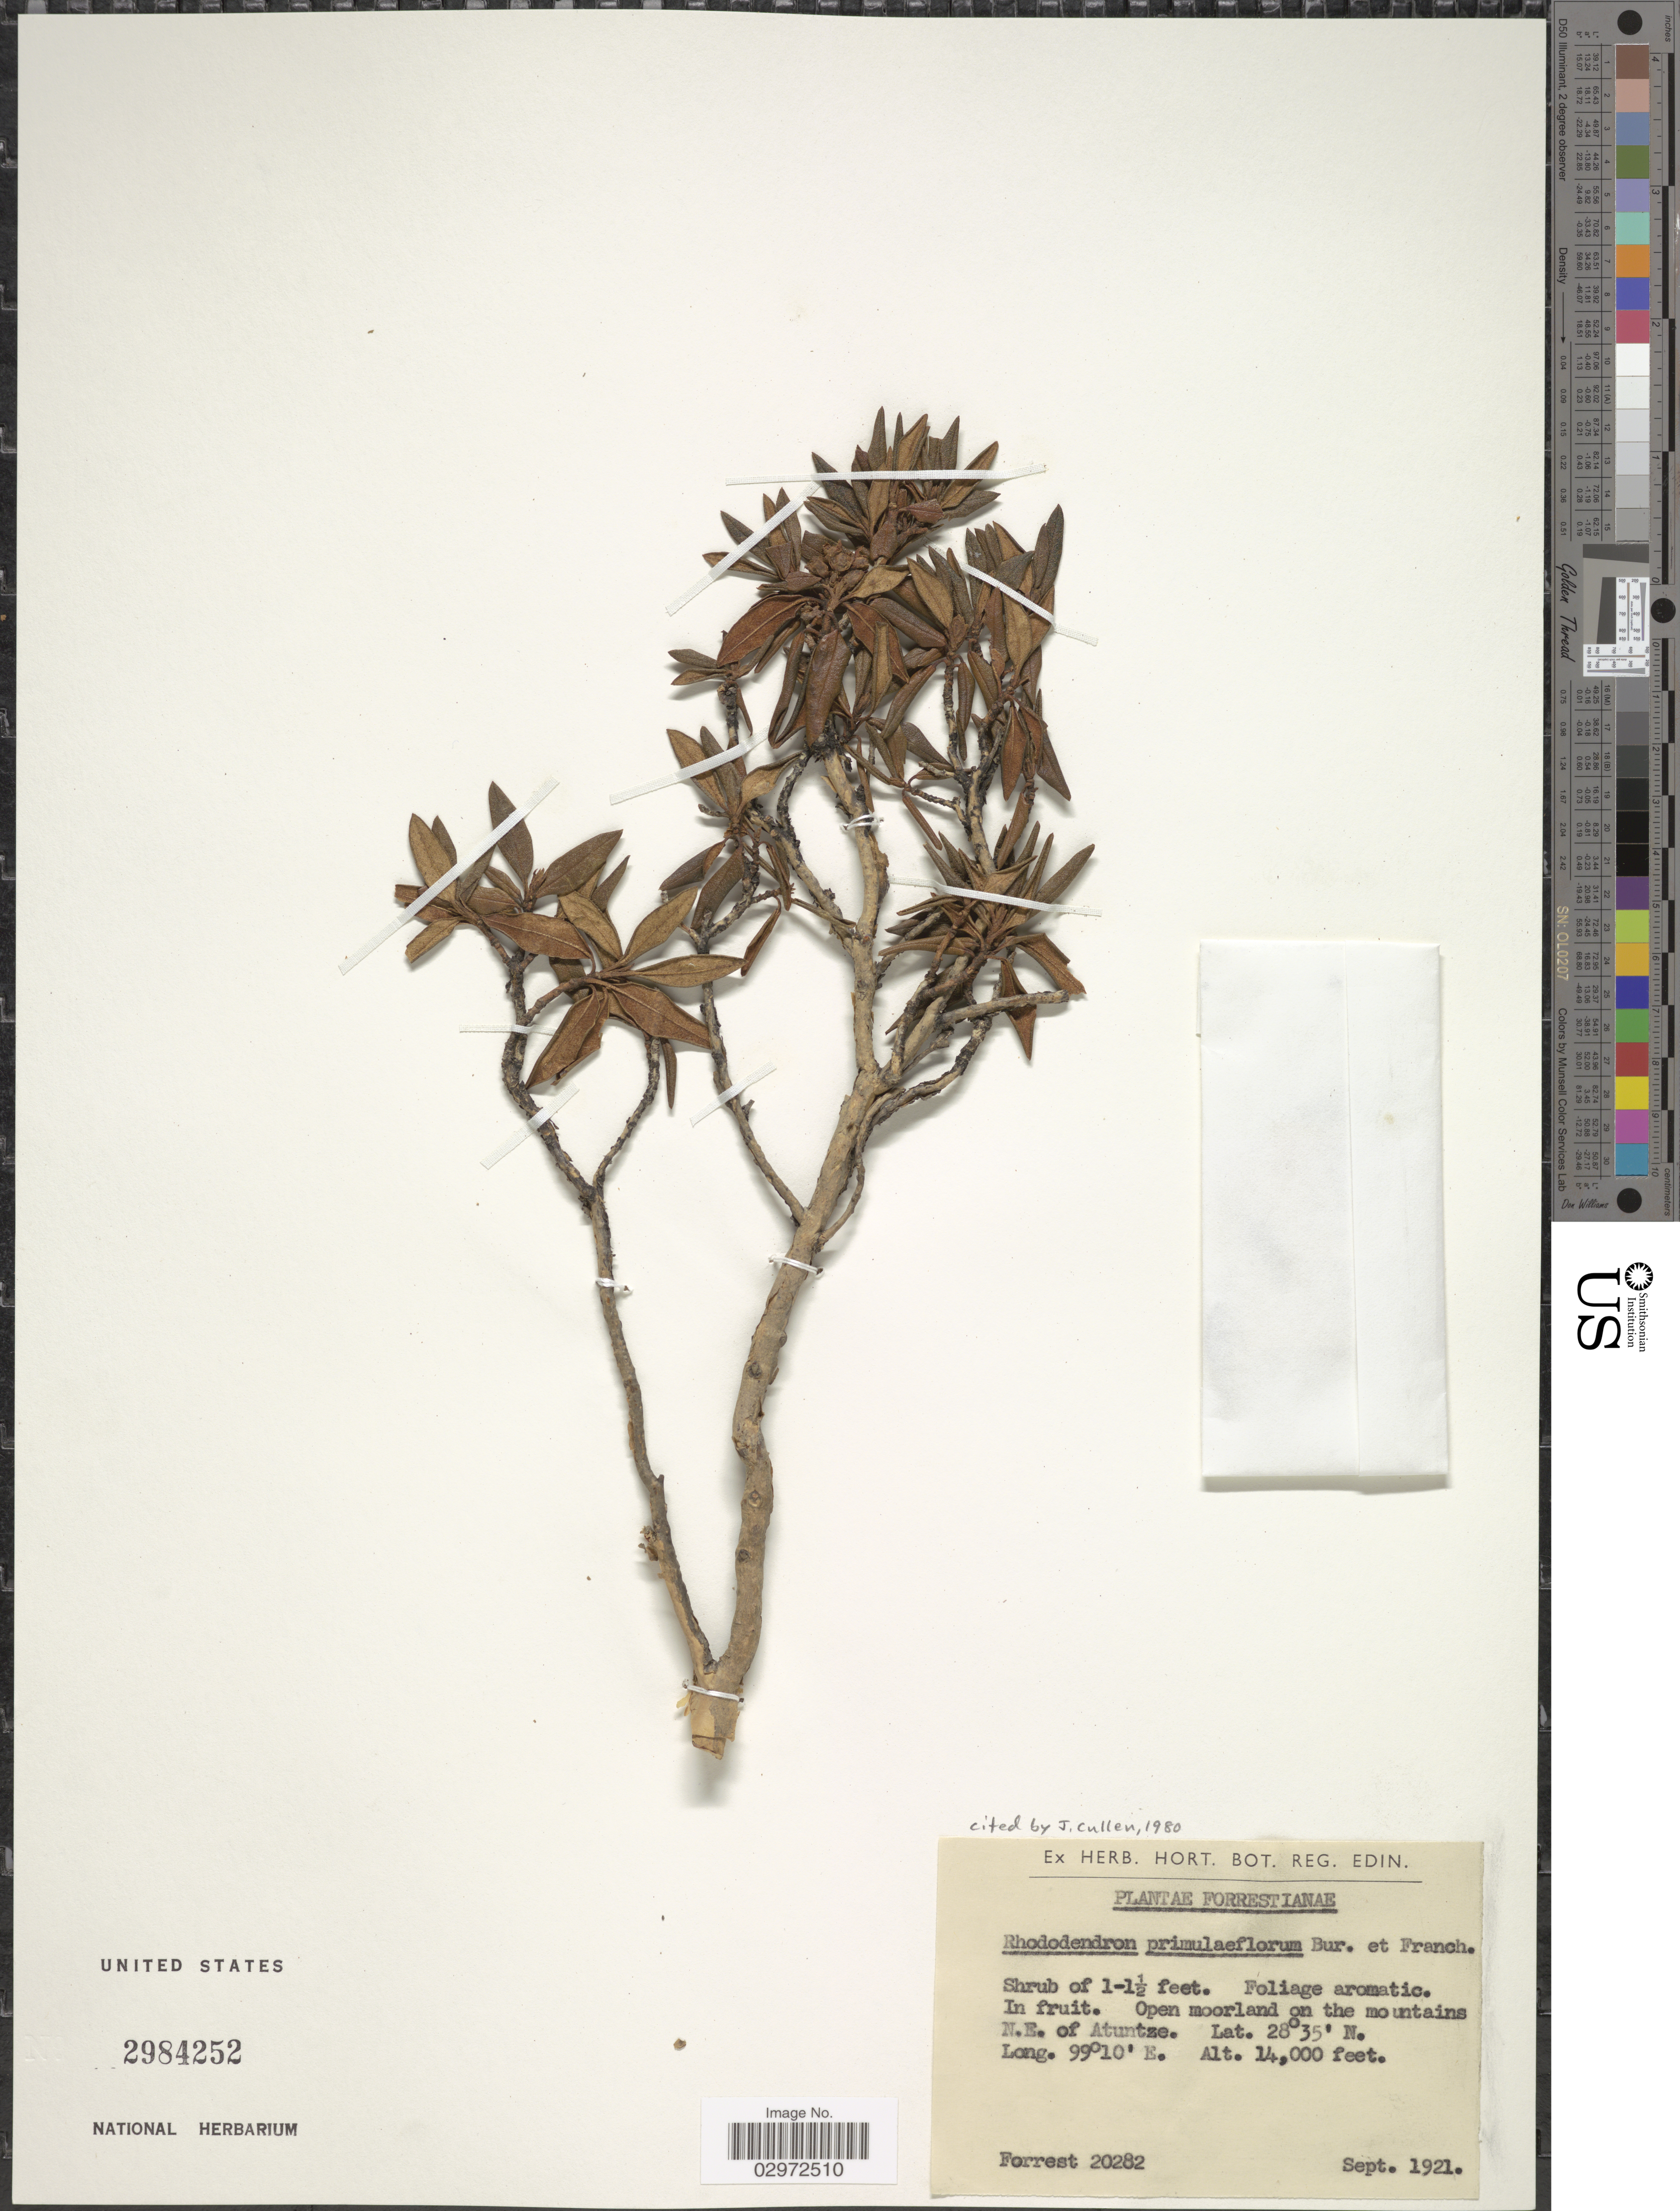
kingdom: Plantae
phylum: Tracheophyta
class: Magnoliopsida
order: Ericales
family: Ericaceae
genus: Rhododendron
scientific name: Rhododendron primuliflorum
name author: É. Bureau & Franch.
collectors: -. Forrest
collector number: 20282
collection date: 1921-09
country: China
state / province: Yunnan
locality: Open moorland on the mountains N.E. of Atuntze.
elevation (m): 4267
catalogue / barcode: US 2984252